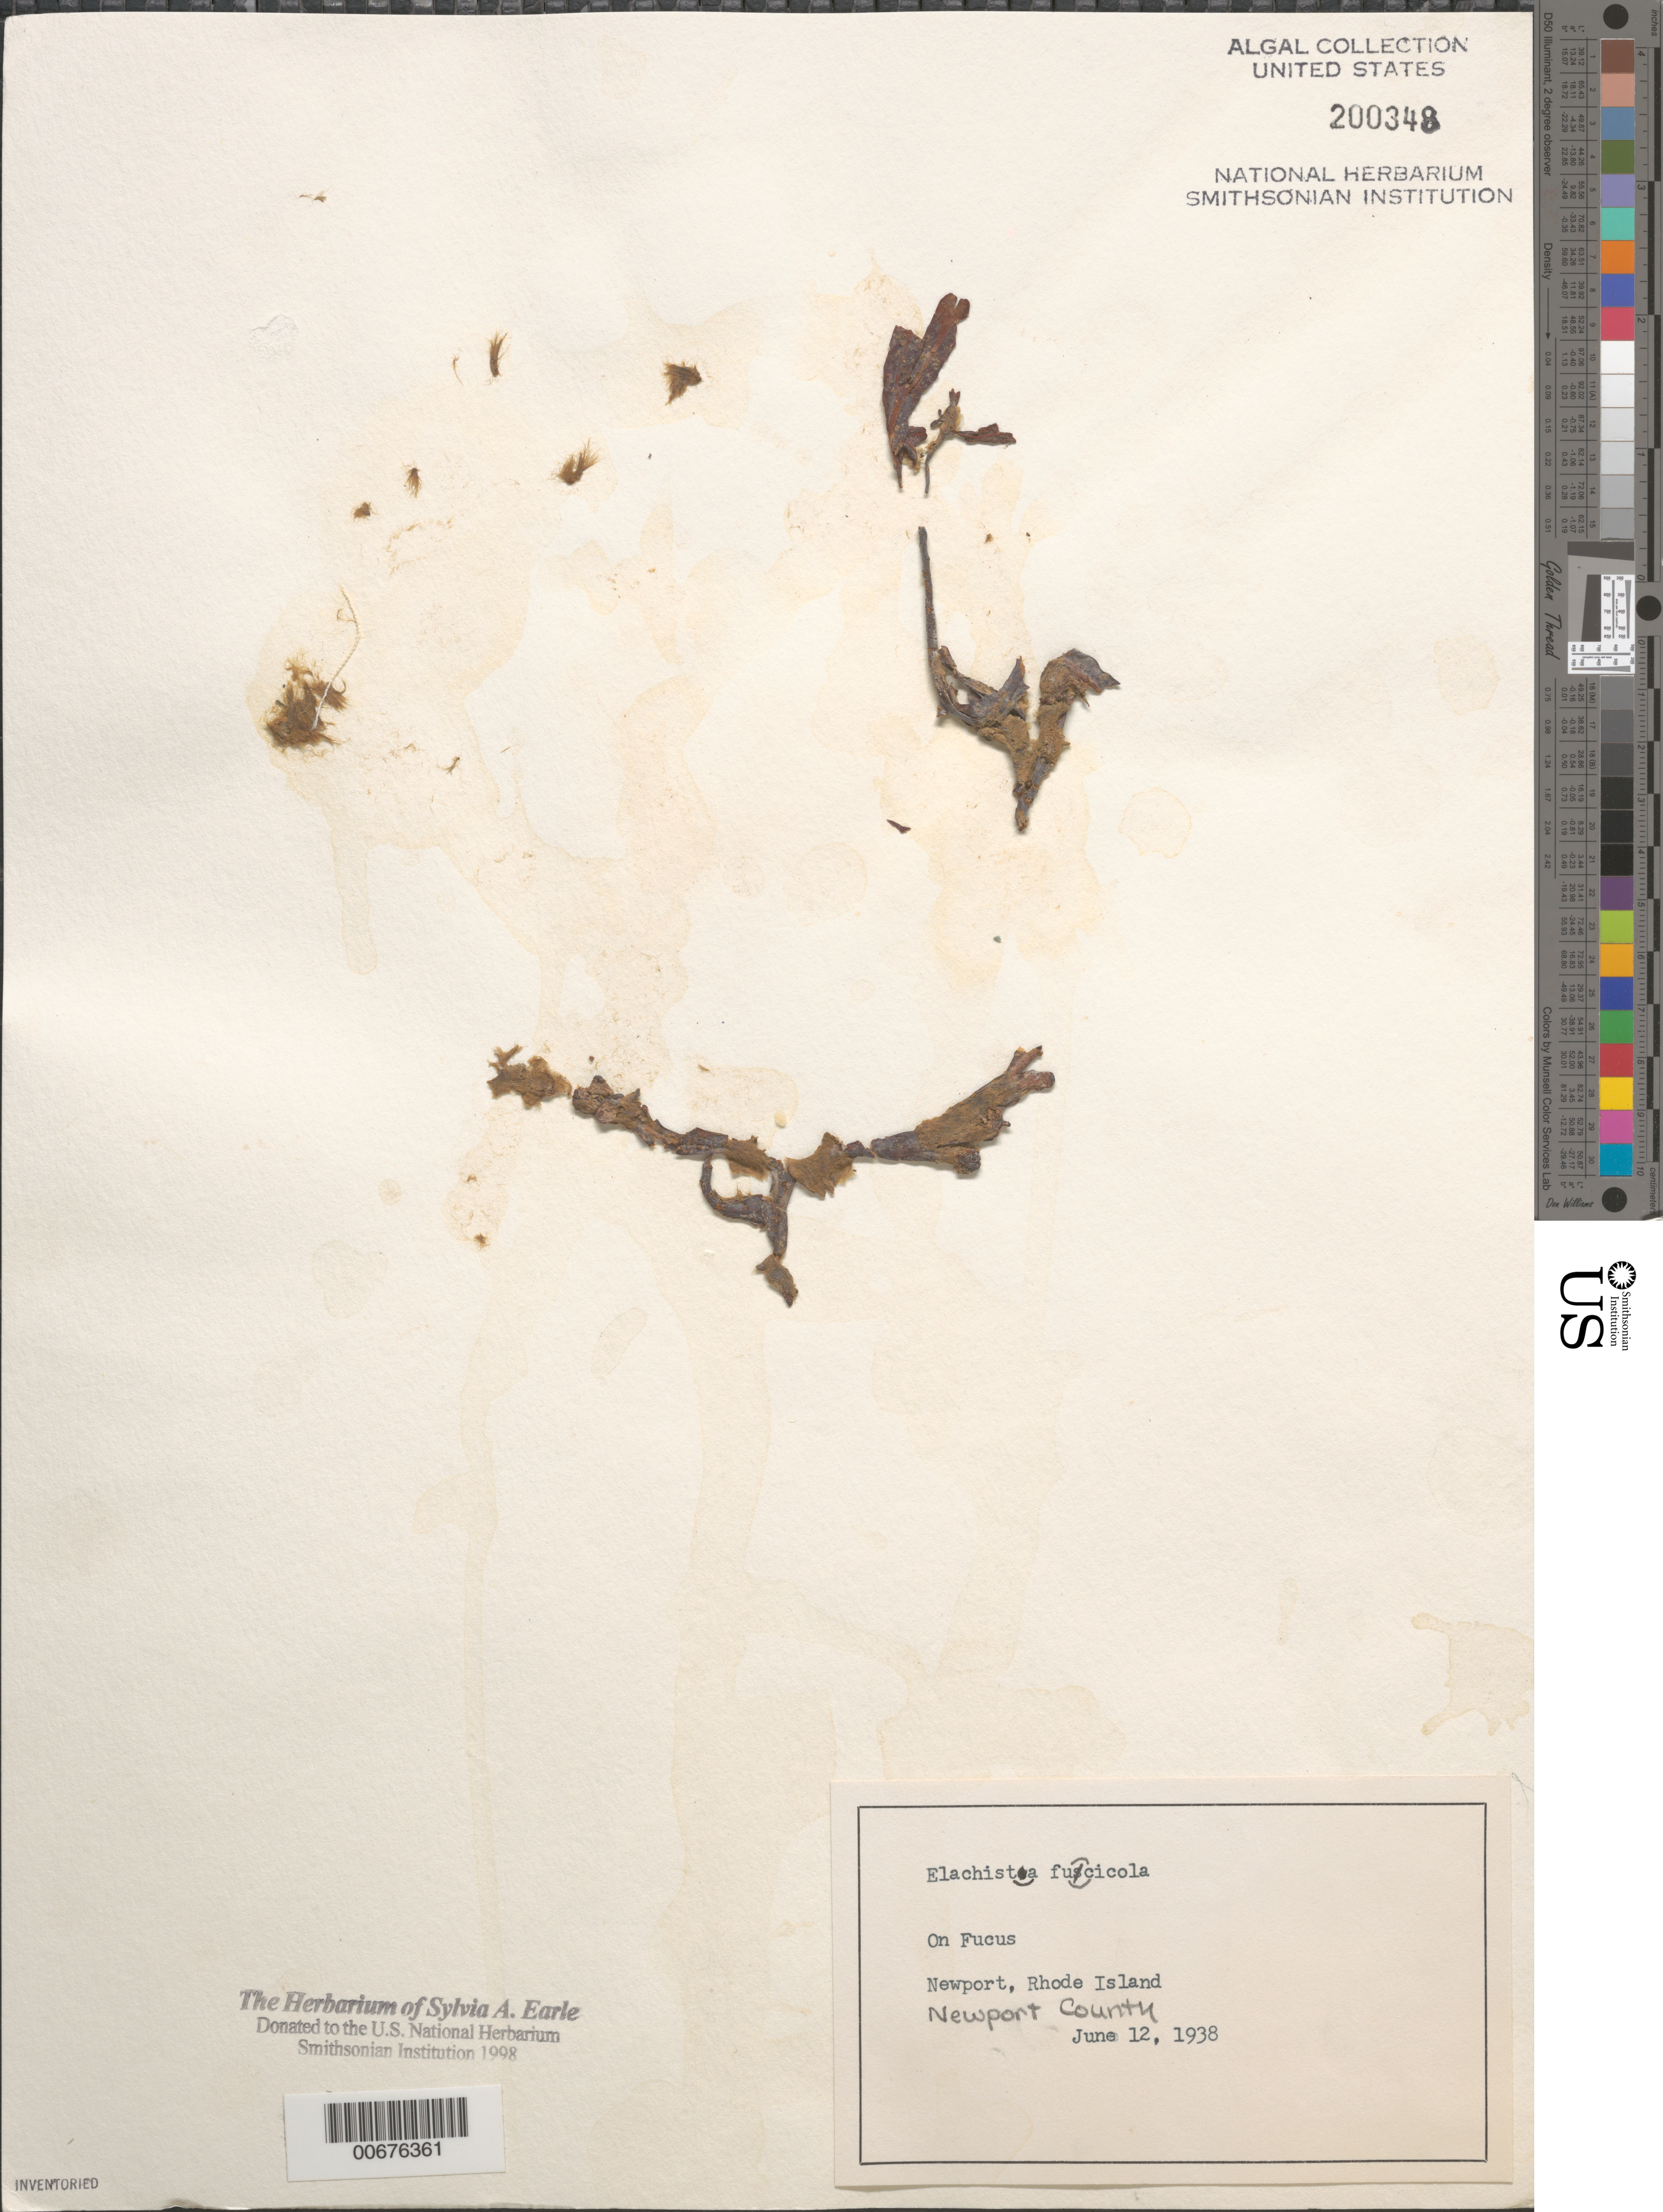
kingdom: Chromista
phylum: Ochrophyta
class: Phaeophyceae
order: Ectocarpales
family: Chordariaceae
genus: Elachista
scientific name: Elachista fucicola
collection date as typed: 12 Jun 1938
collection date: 1938-06-12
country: United States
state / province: Rhode Island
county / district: Newport County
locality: Newport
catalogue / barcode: US 200348